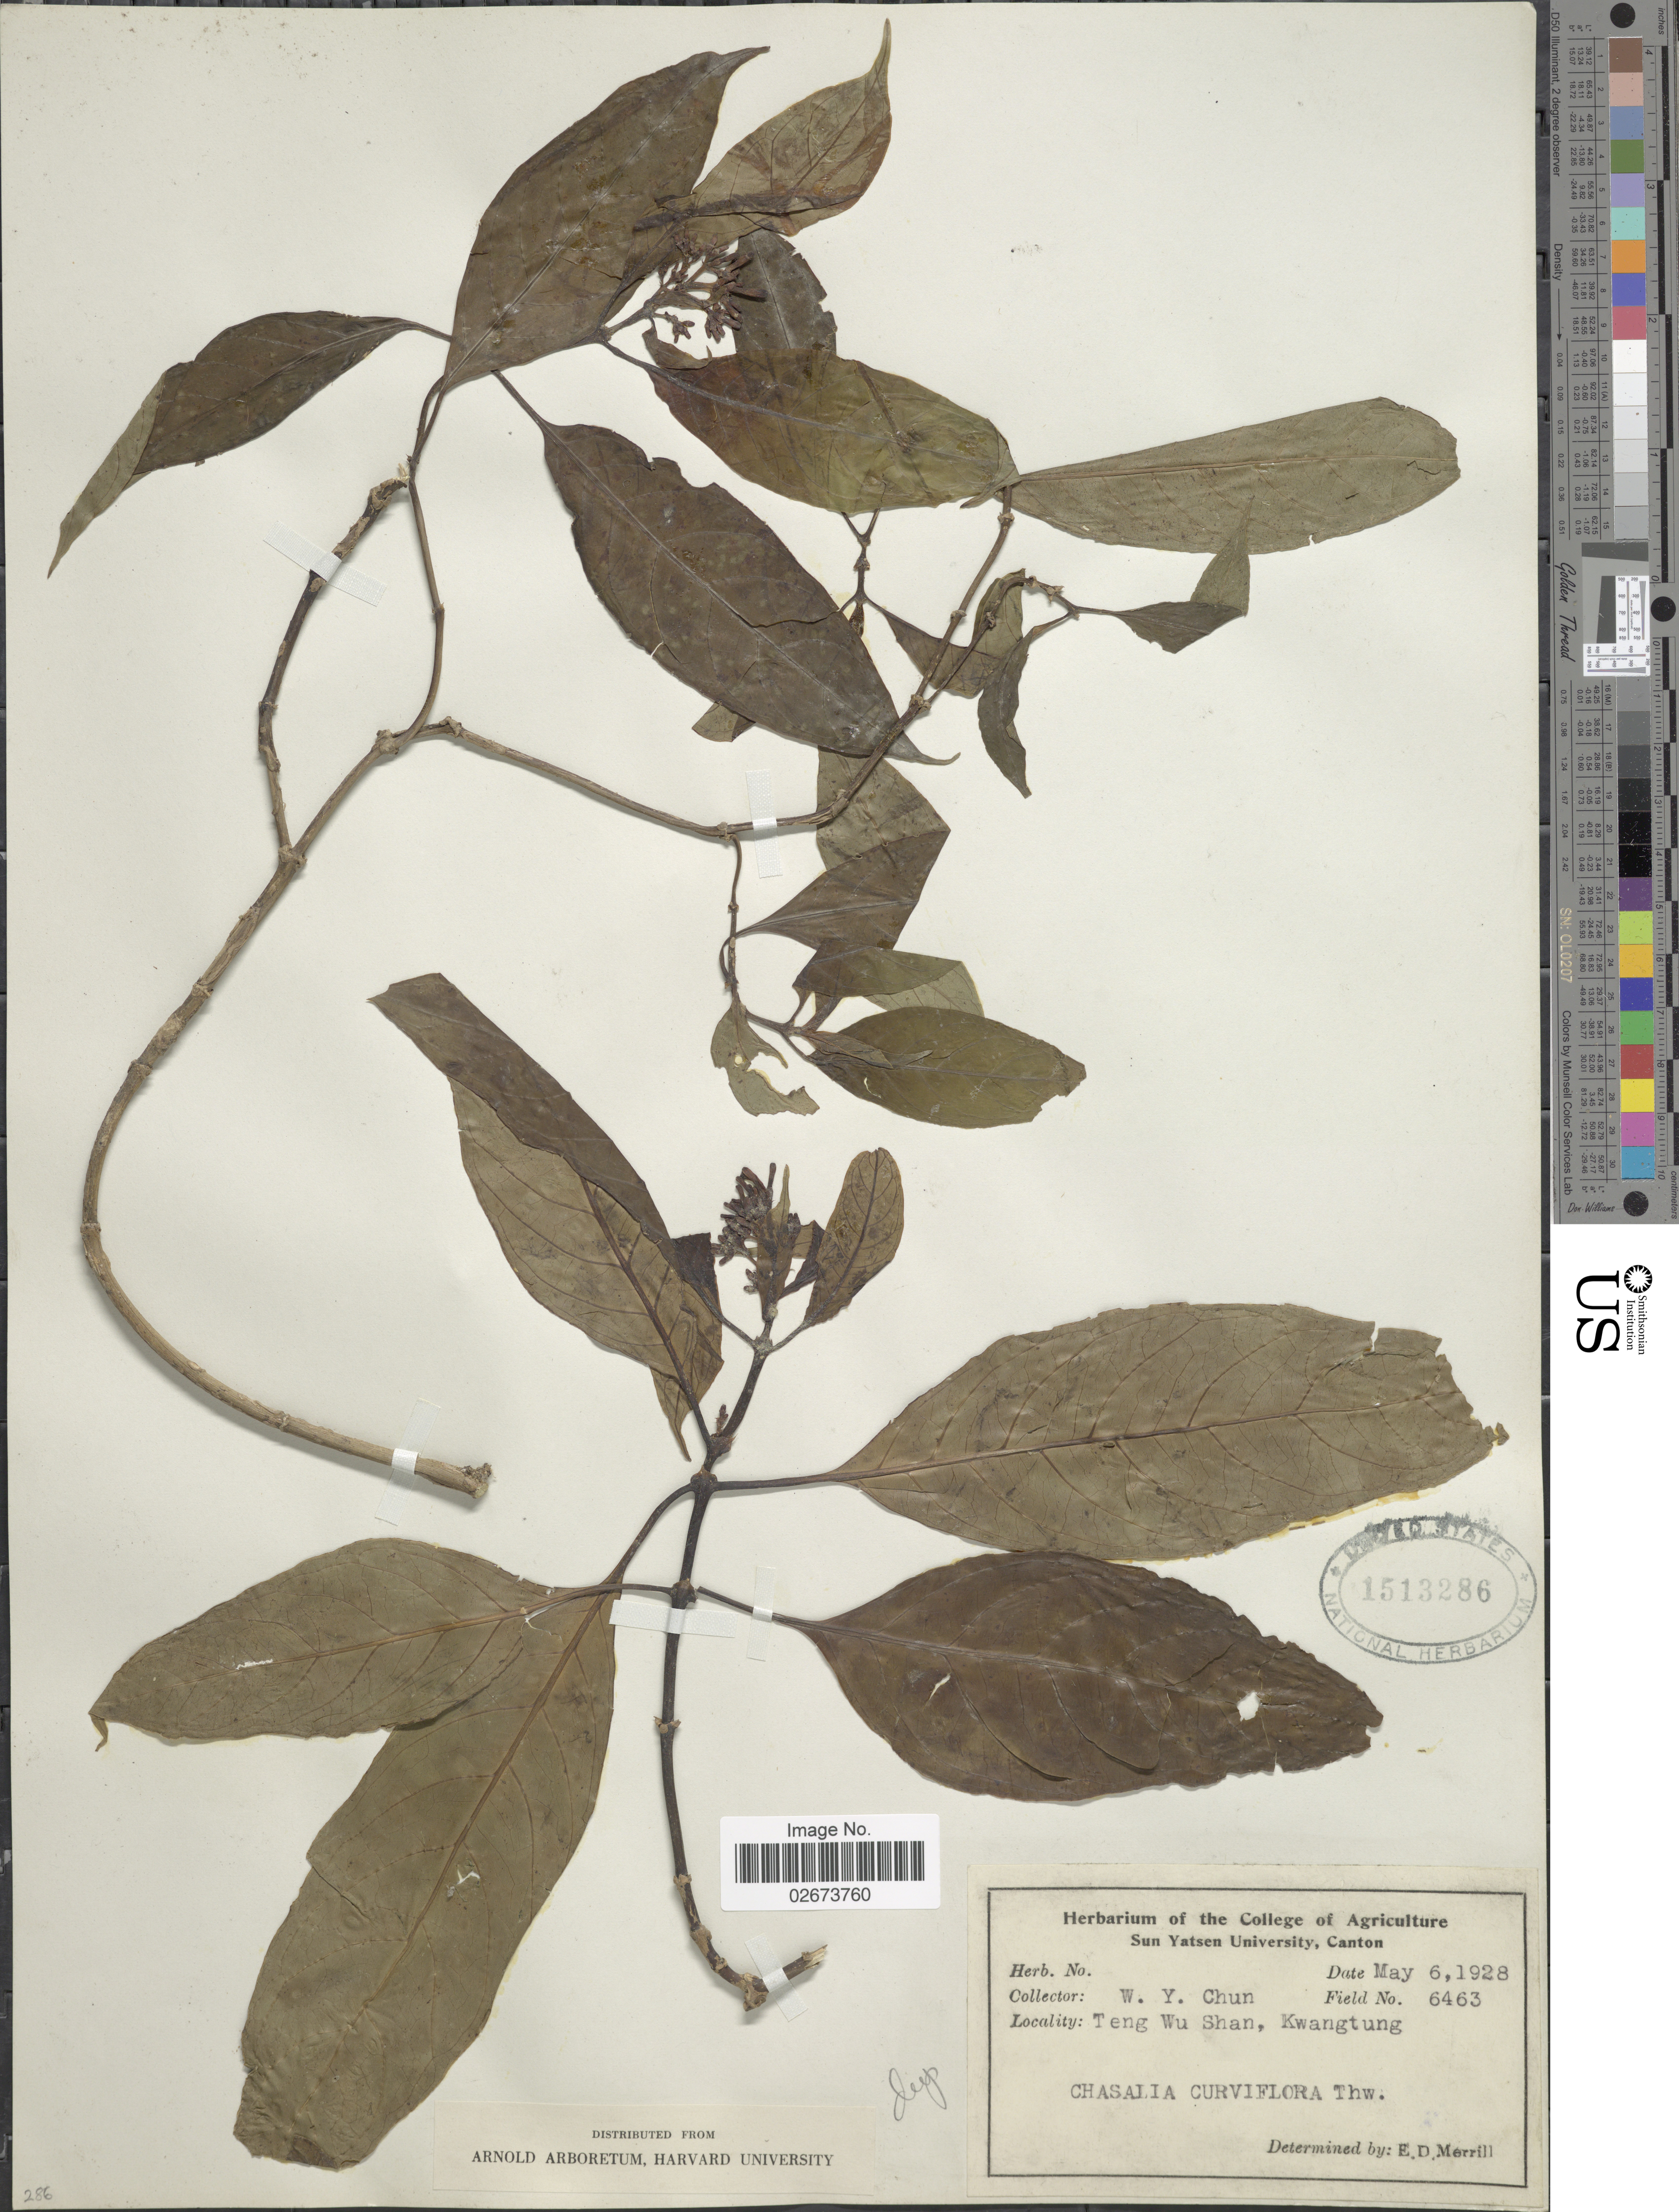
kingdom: Plantae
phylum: Tracheophyta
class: Magnoliopsida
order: Gentianales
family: Rubiaceae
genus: Chassalia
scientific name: Chassalia curviflora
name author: (Wall.) Thwaites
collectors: W. Y. Chun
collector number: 6463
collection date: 1928-05-06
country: China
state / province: Guangdong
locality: Teng Wu Shan, Kwangtung.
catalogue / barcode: US 1513286